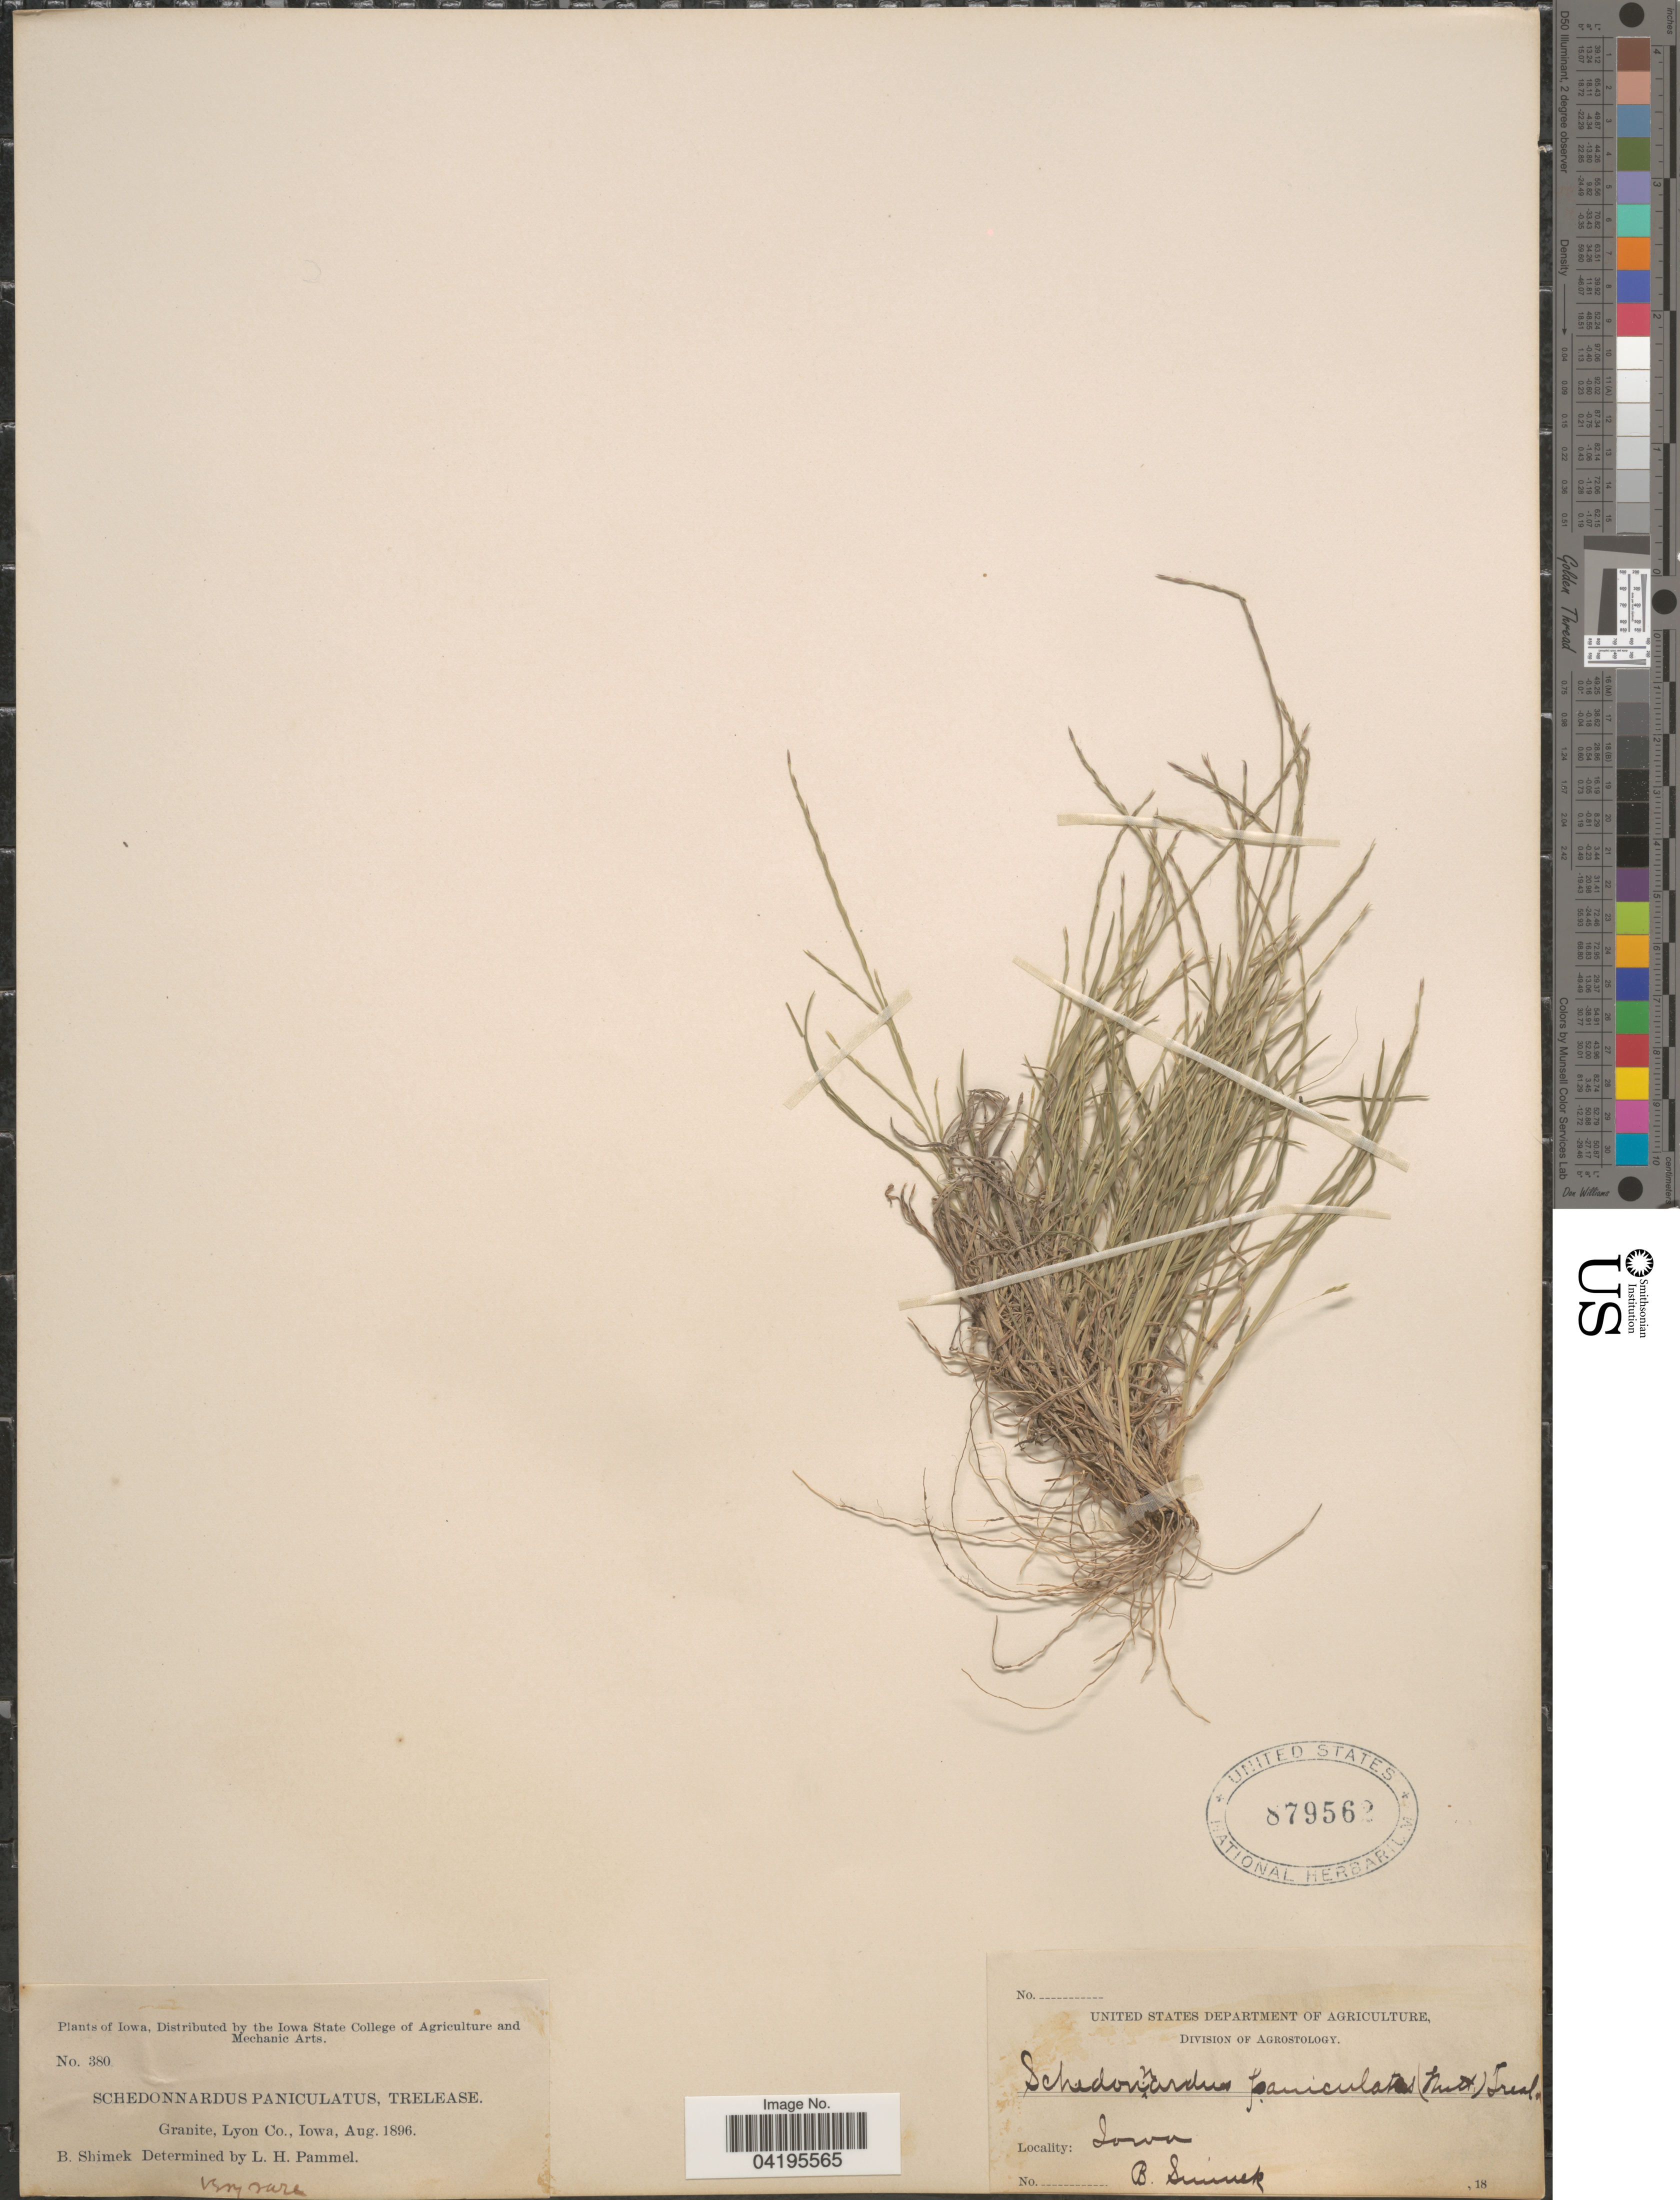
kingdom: Plantae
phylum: Tracheophyta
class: Liliopsida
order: Poales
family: Poaceae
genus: Muhlenbergia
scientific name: Muhlenbergia paniculata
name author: (Nutt.) Columbus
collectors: B. Shimek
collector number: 380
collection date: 1896-08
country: United States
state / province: Iowa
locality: Granite, Lyon Co.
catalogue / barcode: US 879562